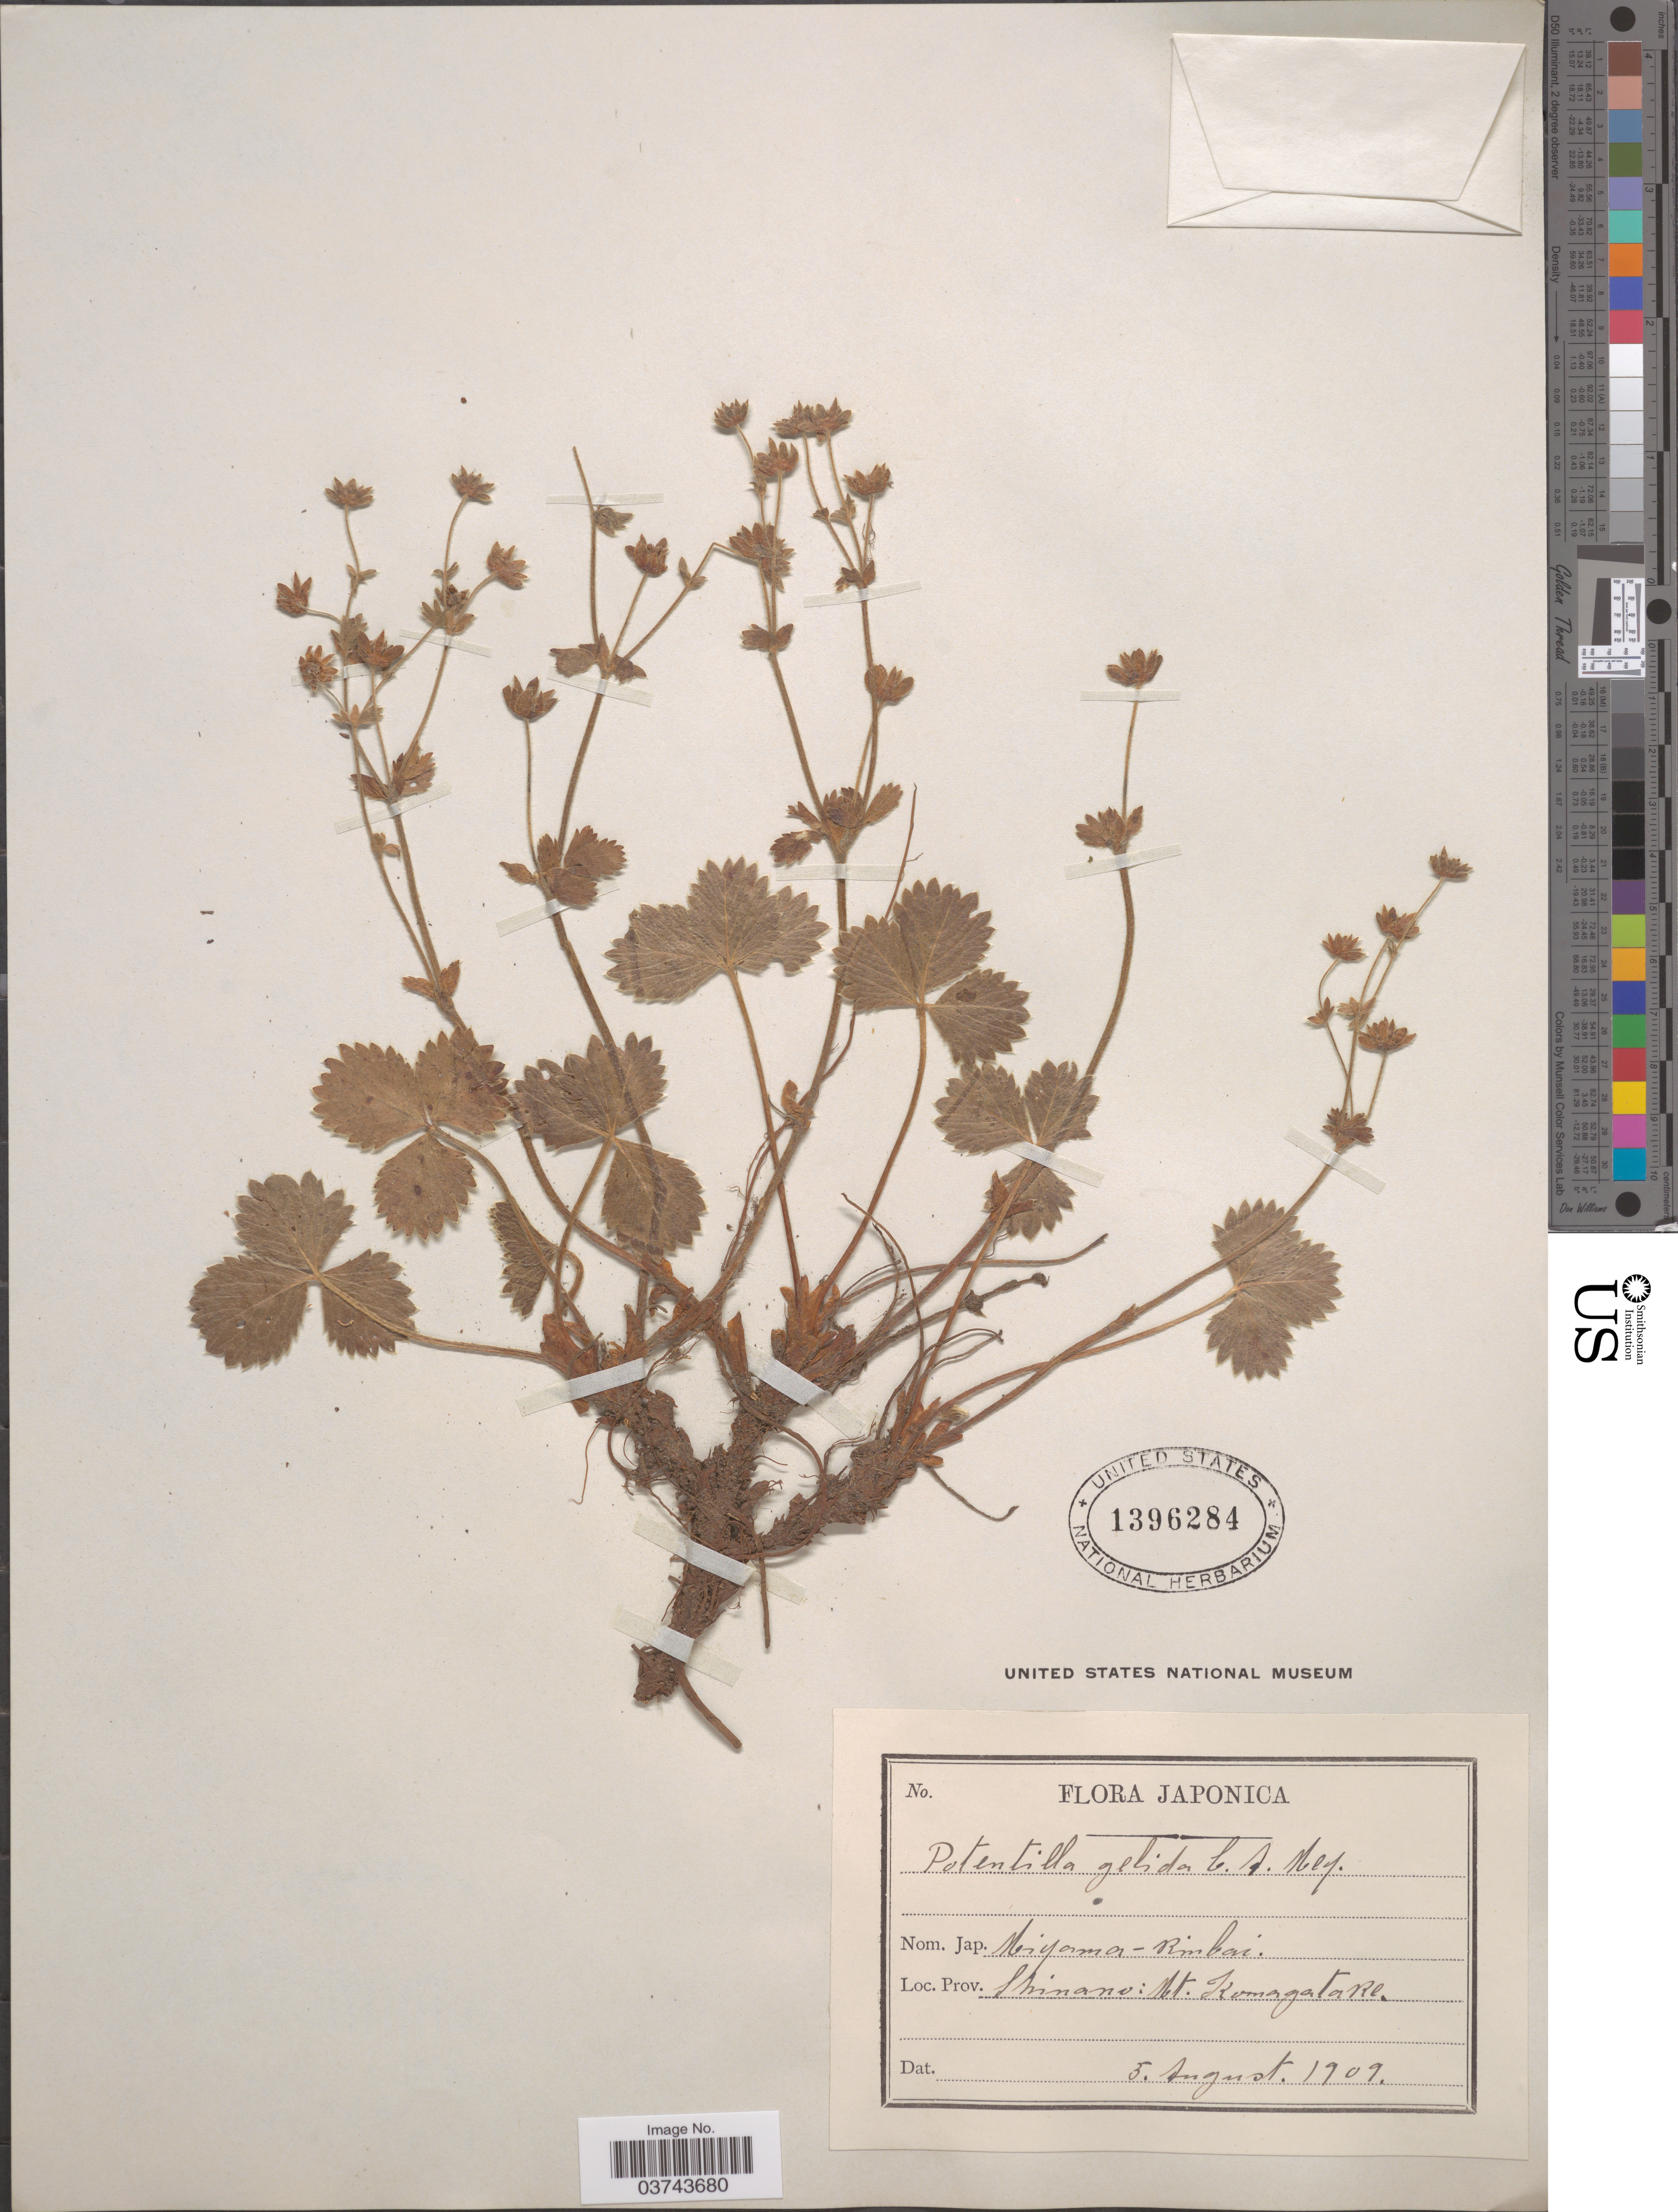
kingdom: Plantae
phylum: Tracheophyta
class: Magnoliopsida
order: Rosales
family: Rosaceae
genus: Potentilla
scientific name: Potentilla gelida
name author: C.A. Mey.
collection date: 1909-08-05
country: Japan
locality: Prov. Shinano: Mt. Komagatake.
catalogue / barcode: US 1396284